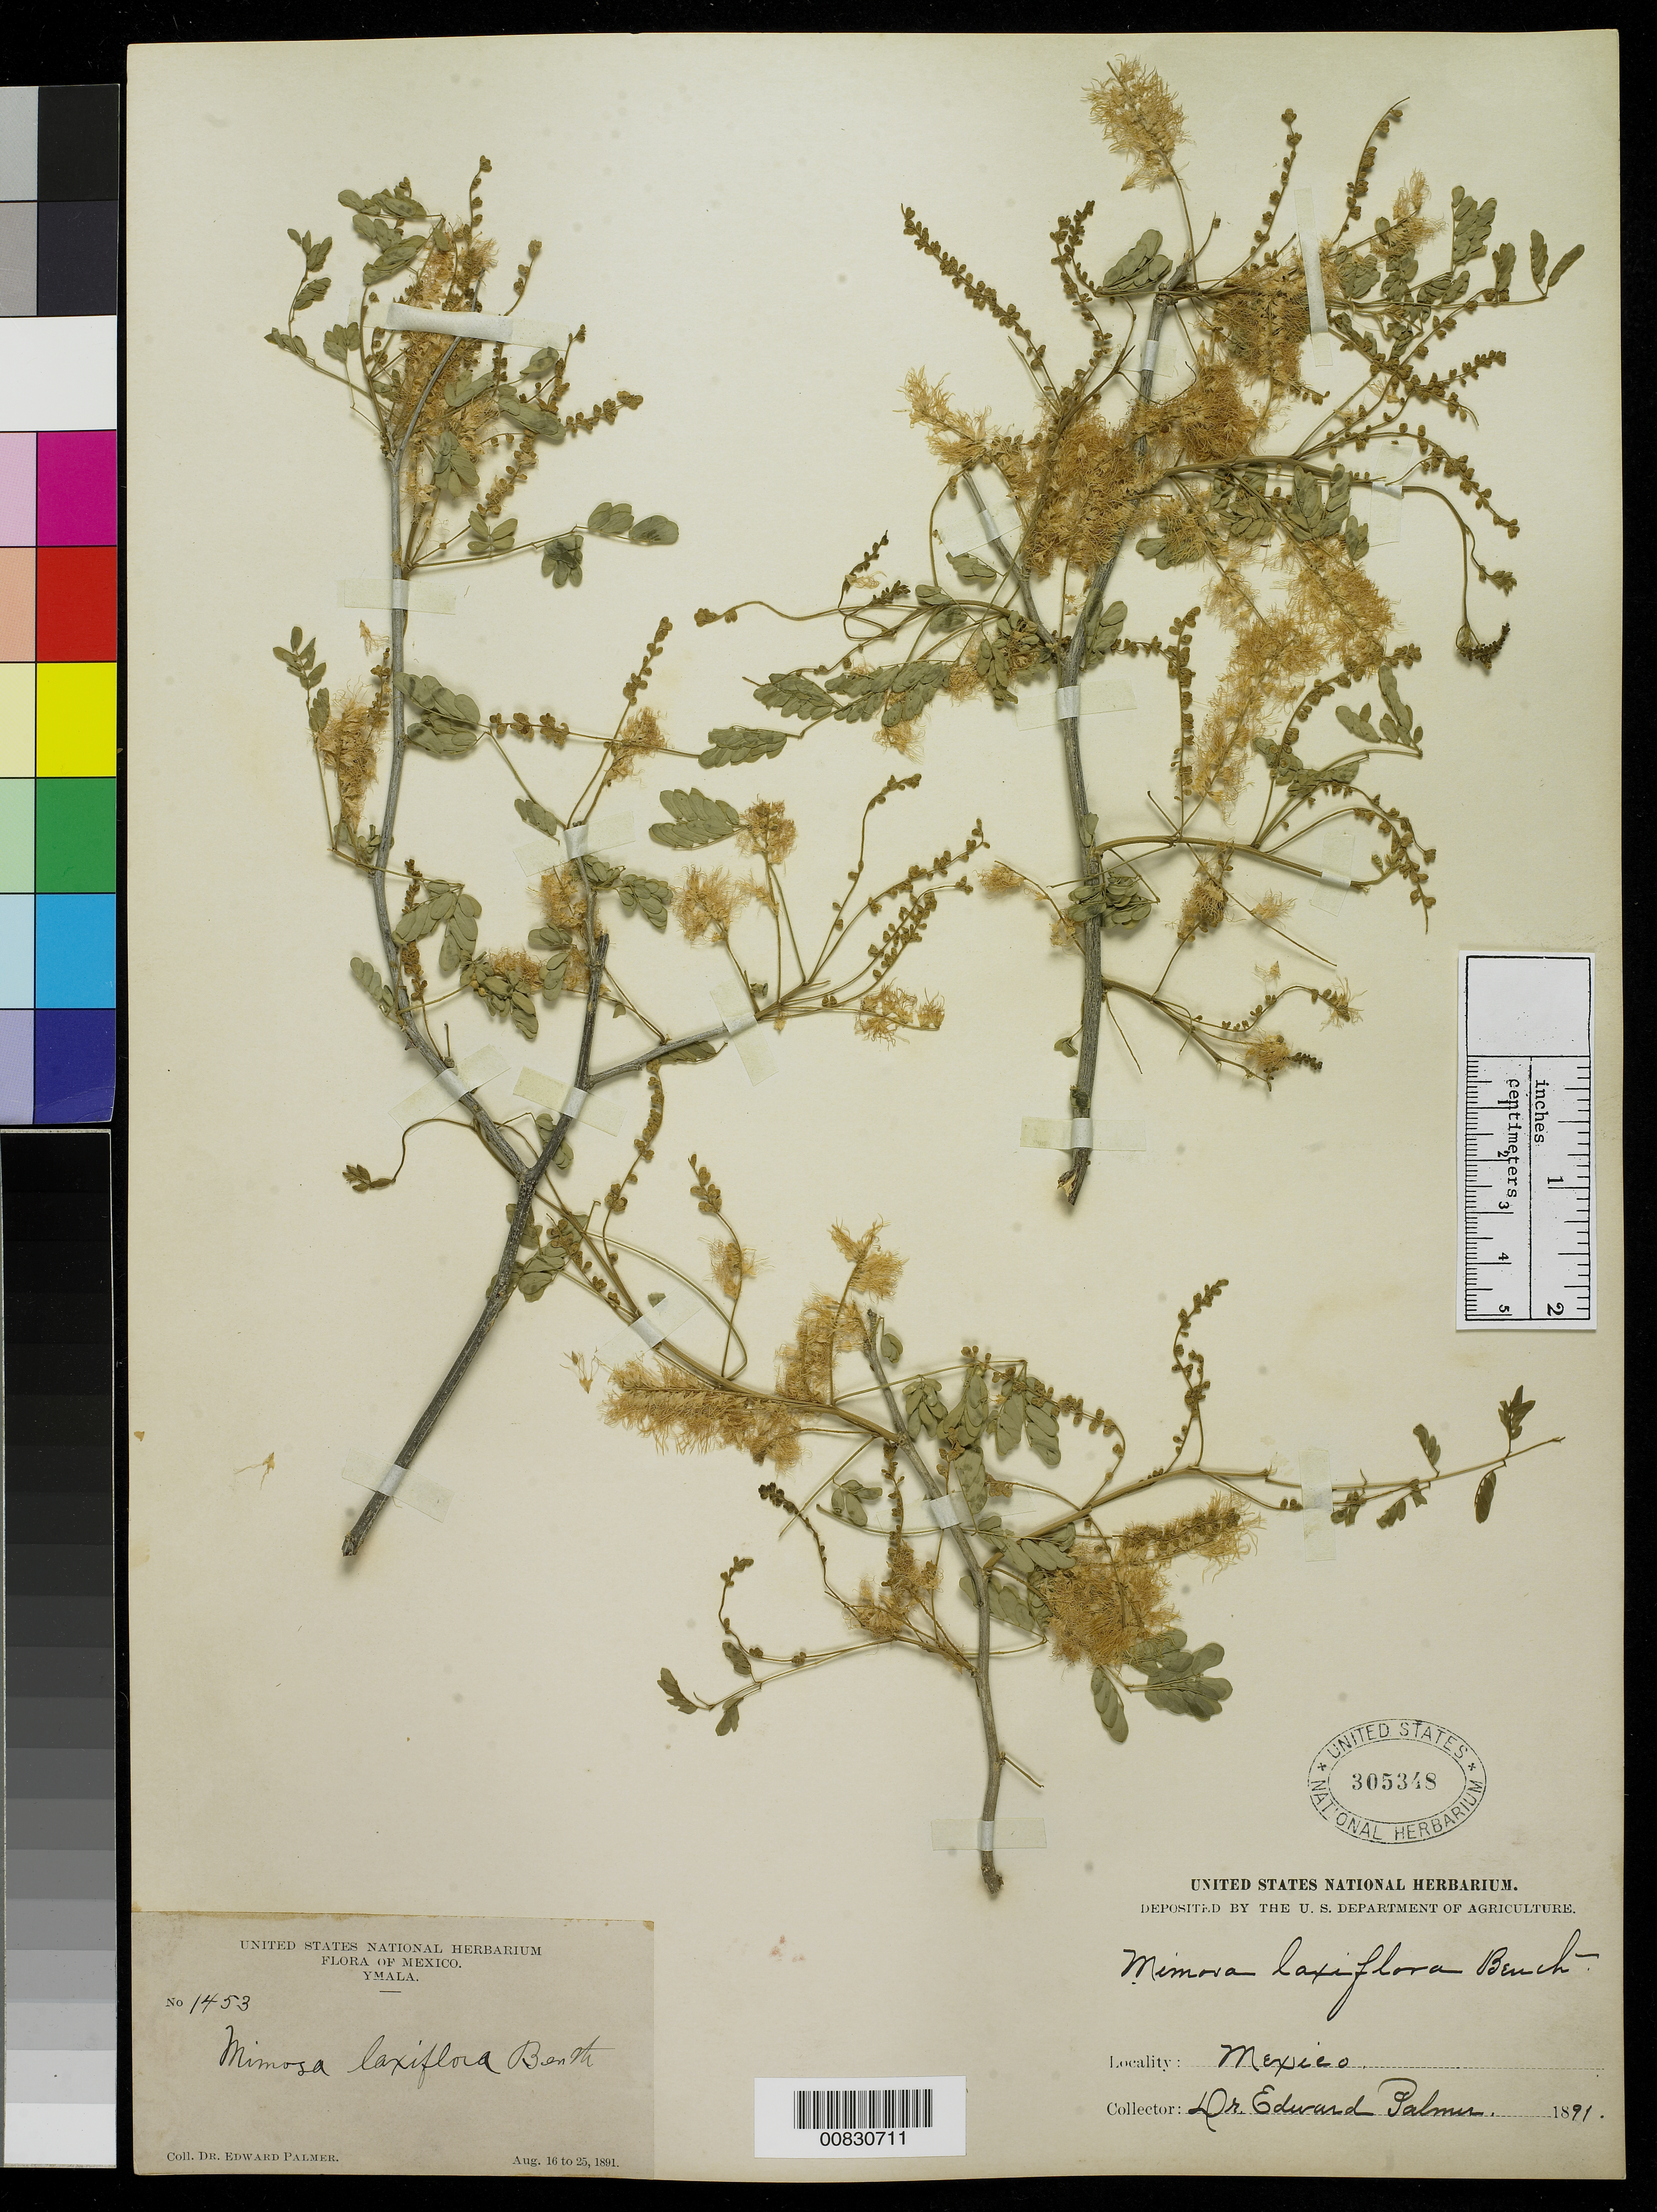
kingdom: Plantae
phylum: Tracheophyta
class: Magnoliopsida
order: Fabales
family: Fabaceae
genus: Mimosa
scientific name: Mimosa distachya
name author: Cav.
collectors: E. Palmer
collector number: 1453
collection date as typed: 16 Aug 1891 to 25 Aug 1891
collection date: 1891-08-16/1891-08-25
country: Mexico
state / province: Sinaloa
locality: Ymala, Sinaloa.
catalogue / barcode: US 305348